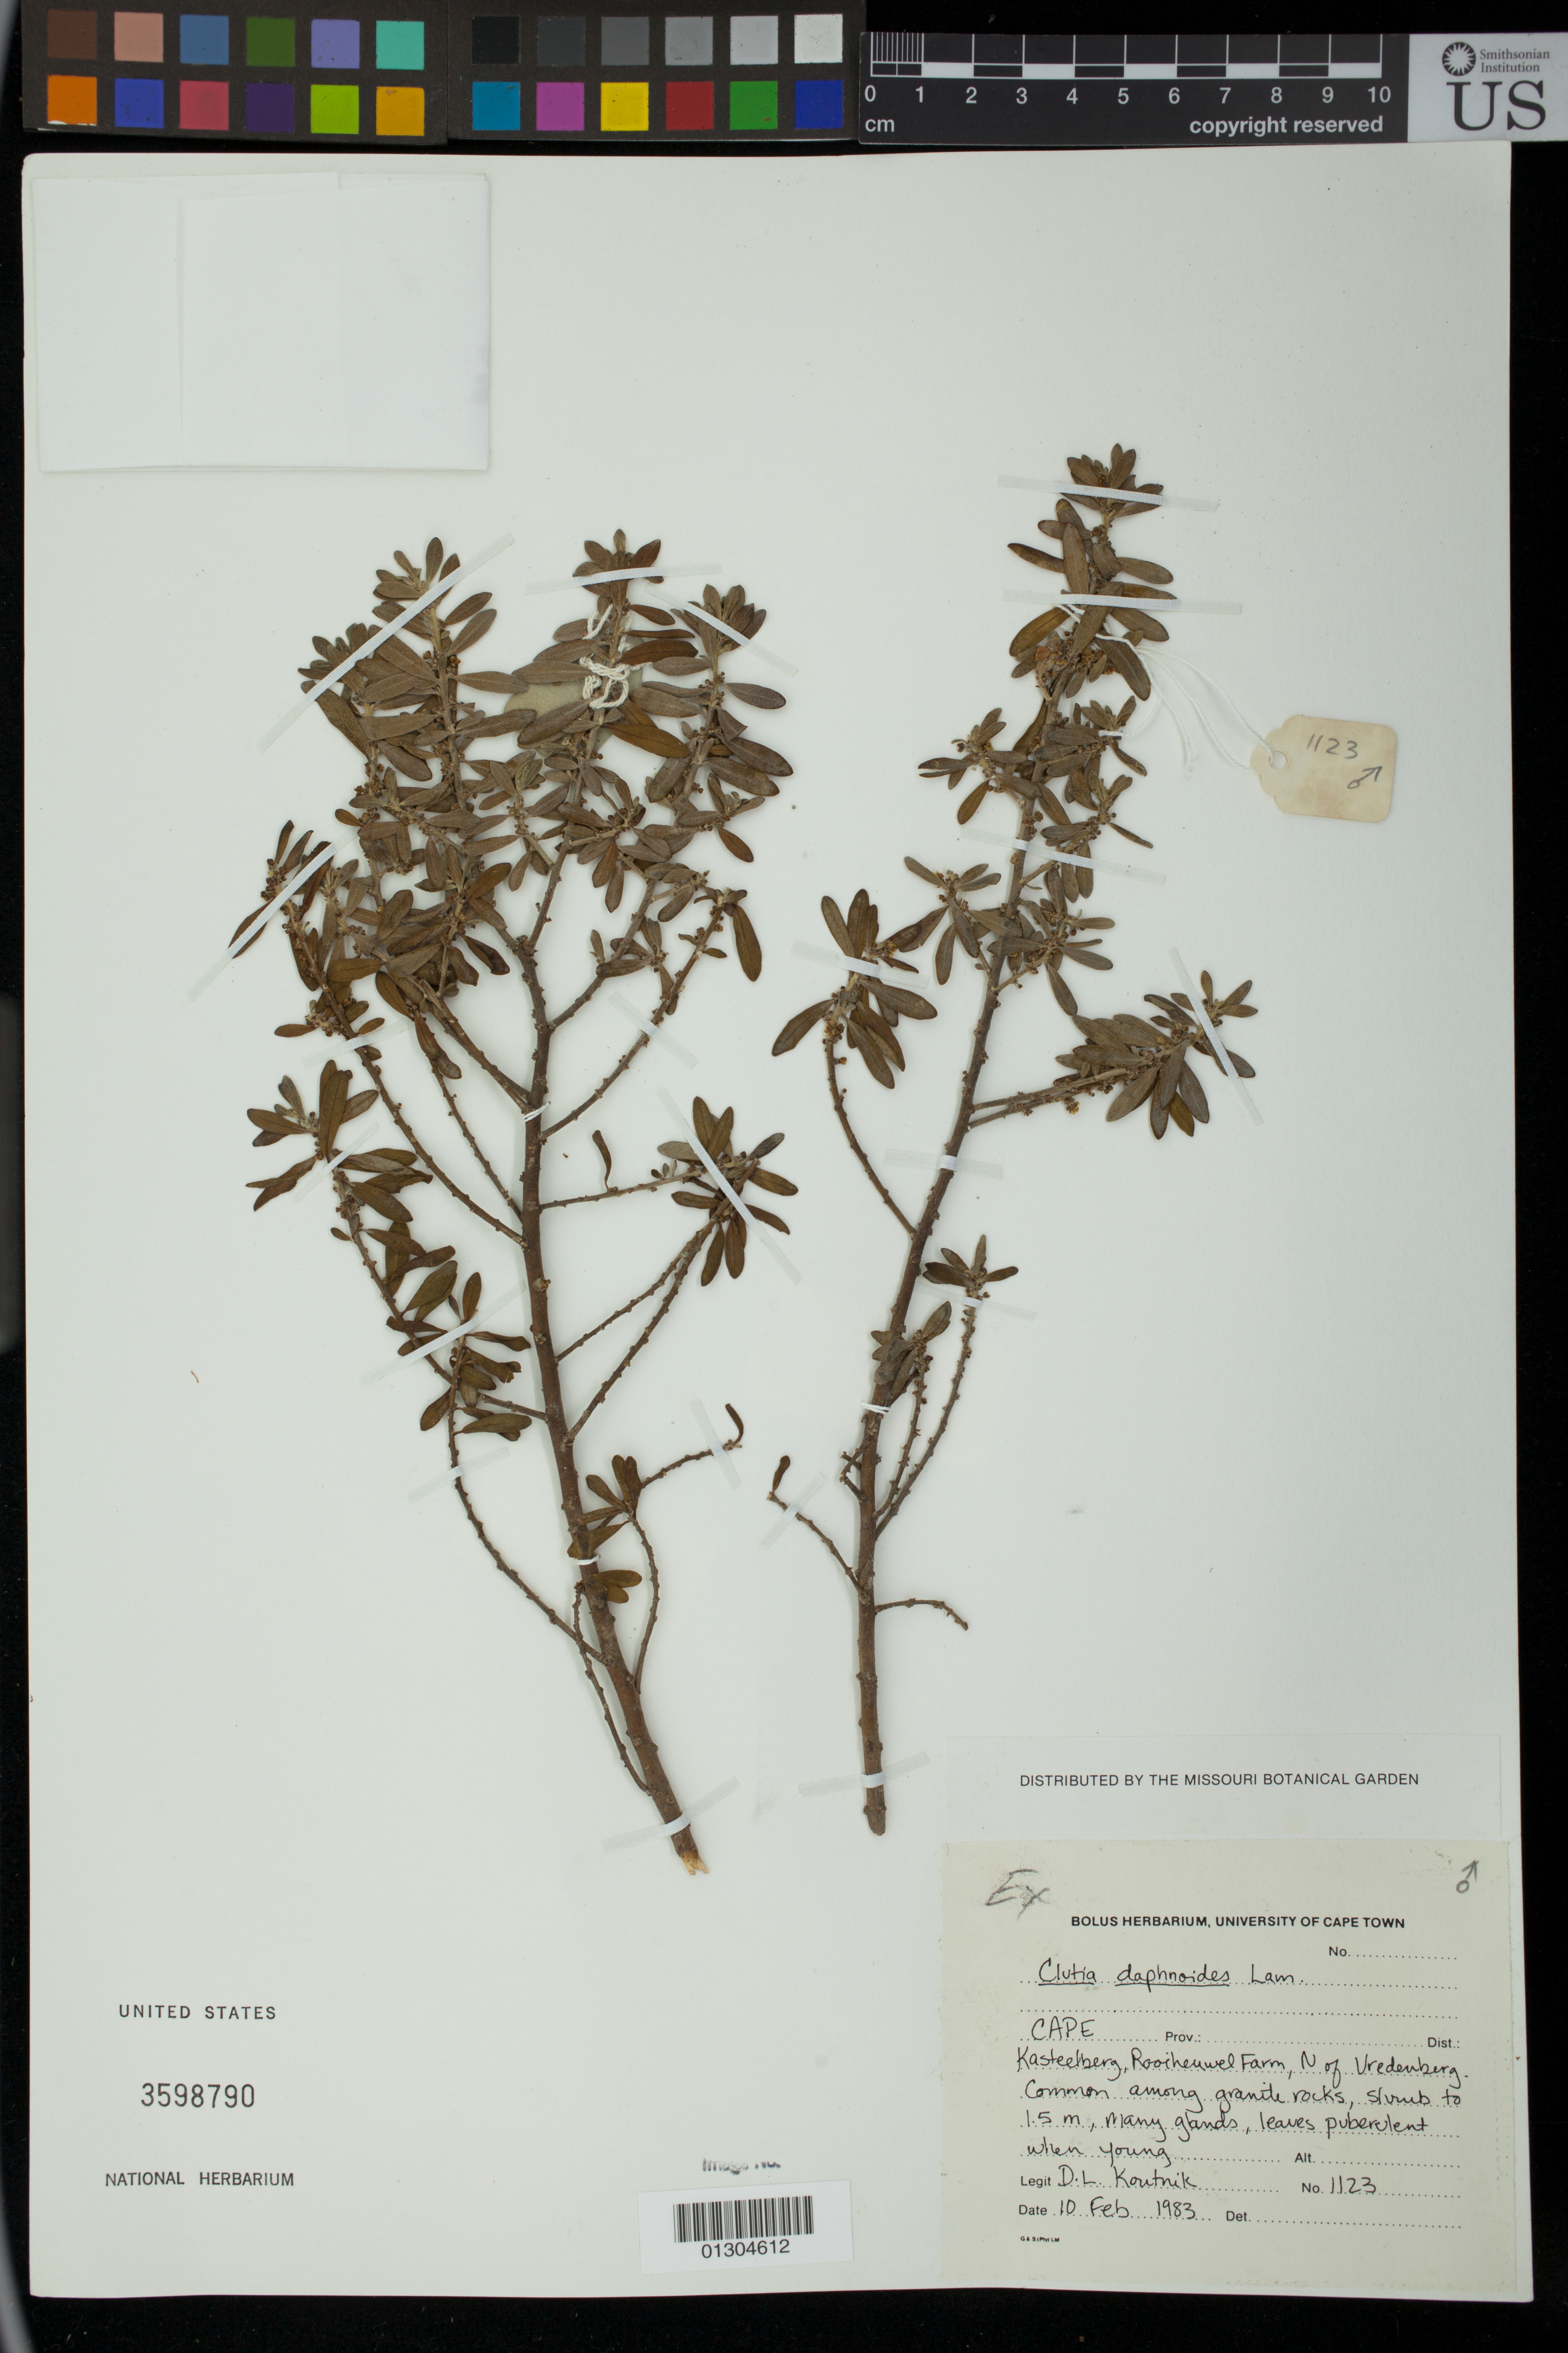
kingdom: Plantae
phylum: Tracheophyta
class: Magnoliopsida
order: Malpighiales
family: Peraceae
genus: Clutia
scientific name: Clutia brevifolia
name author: Sond.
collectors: D. L. Koutnik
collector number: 1123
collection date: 1983-02-10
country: South Africa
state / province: Western Cape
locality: Cape Town, Kasteelberg, Roochenwel Farm, North of Vredenberg.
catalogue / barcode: US 3598790